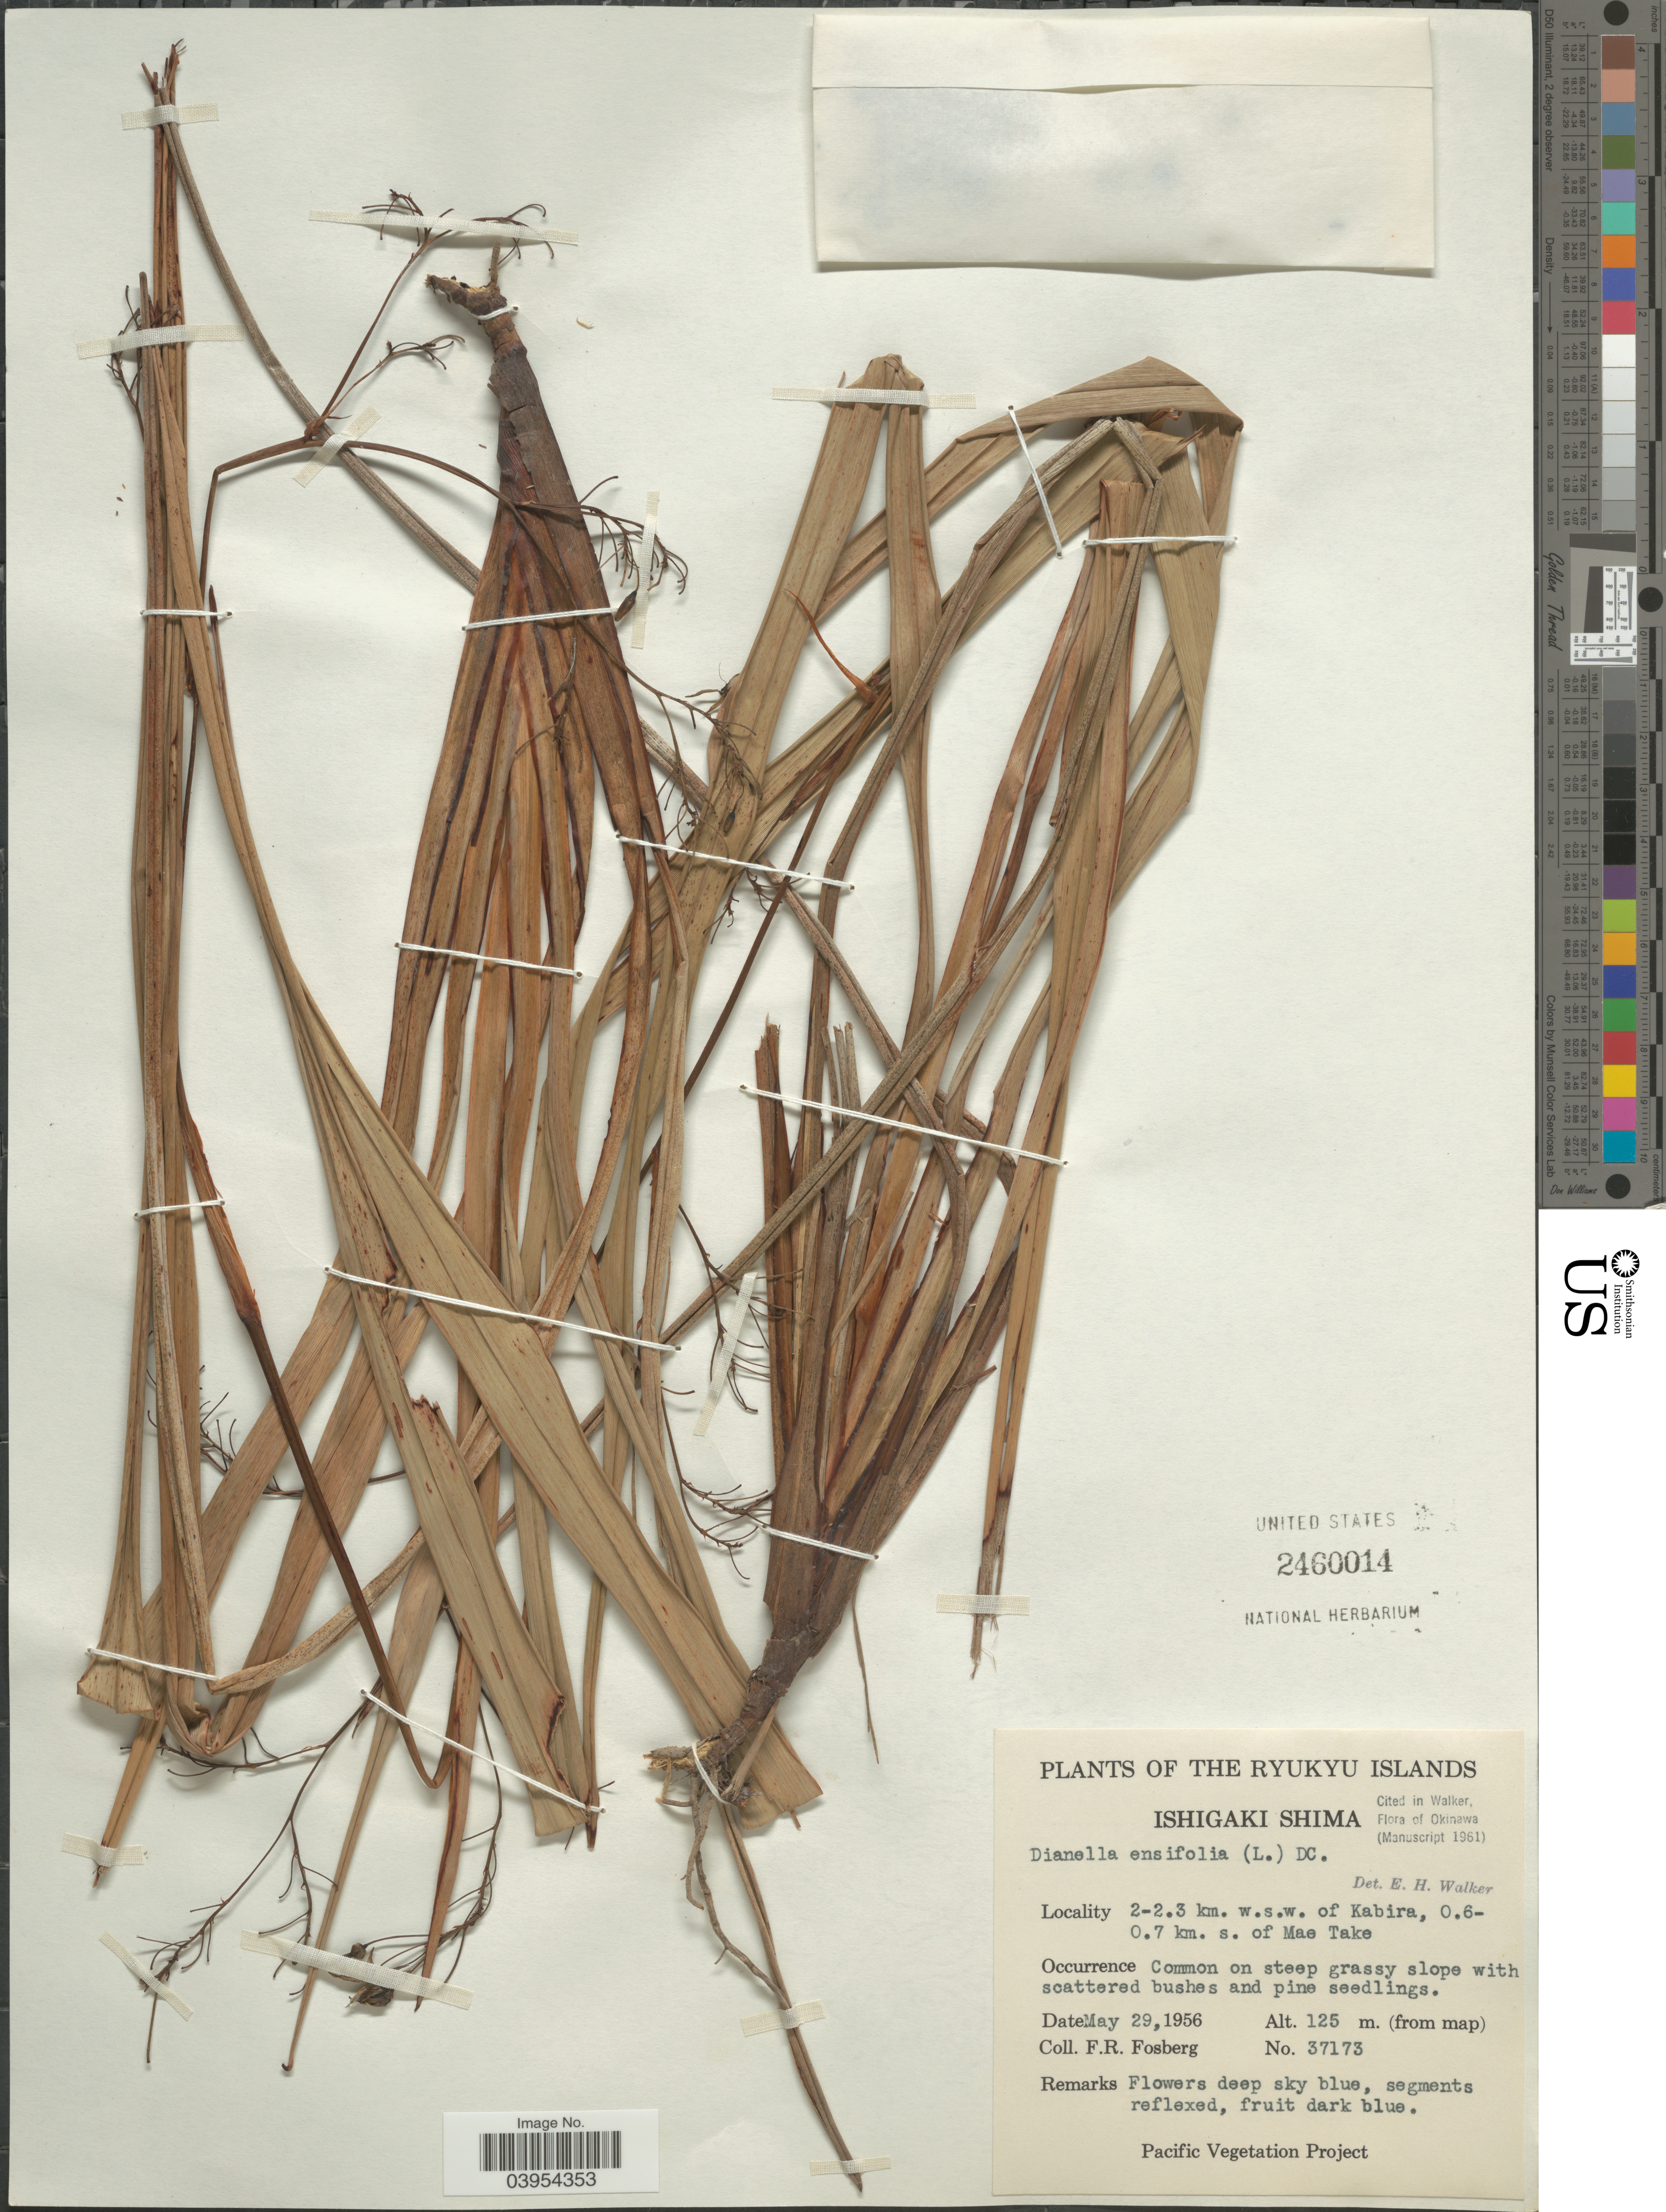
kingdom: Plantae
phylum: Tracheophyta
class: Liliopsida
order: Asparagales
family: Asphodelaceae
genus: Dianella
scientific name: Dianella ensifolia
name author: (L.) DC.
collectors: F. R. Fosberg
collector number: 37173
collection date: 1956-05-29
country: Japan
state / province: Okinawa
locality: The Ryukyu Islands. Ishigaki Shima. 2-2.3 km. w.s.w. of Kabira, 0.6-0.7 km. s. of Mae Take.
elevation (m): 125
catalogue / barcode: US 2460014